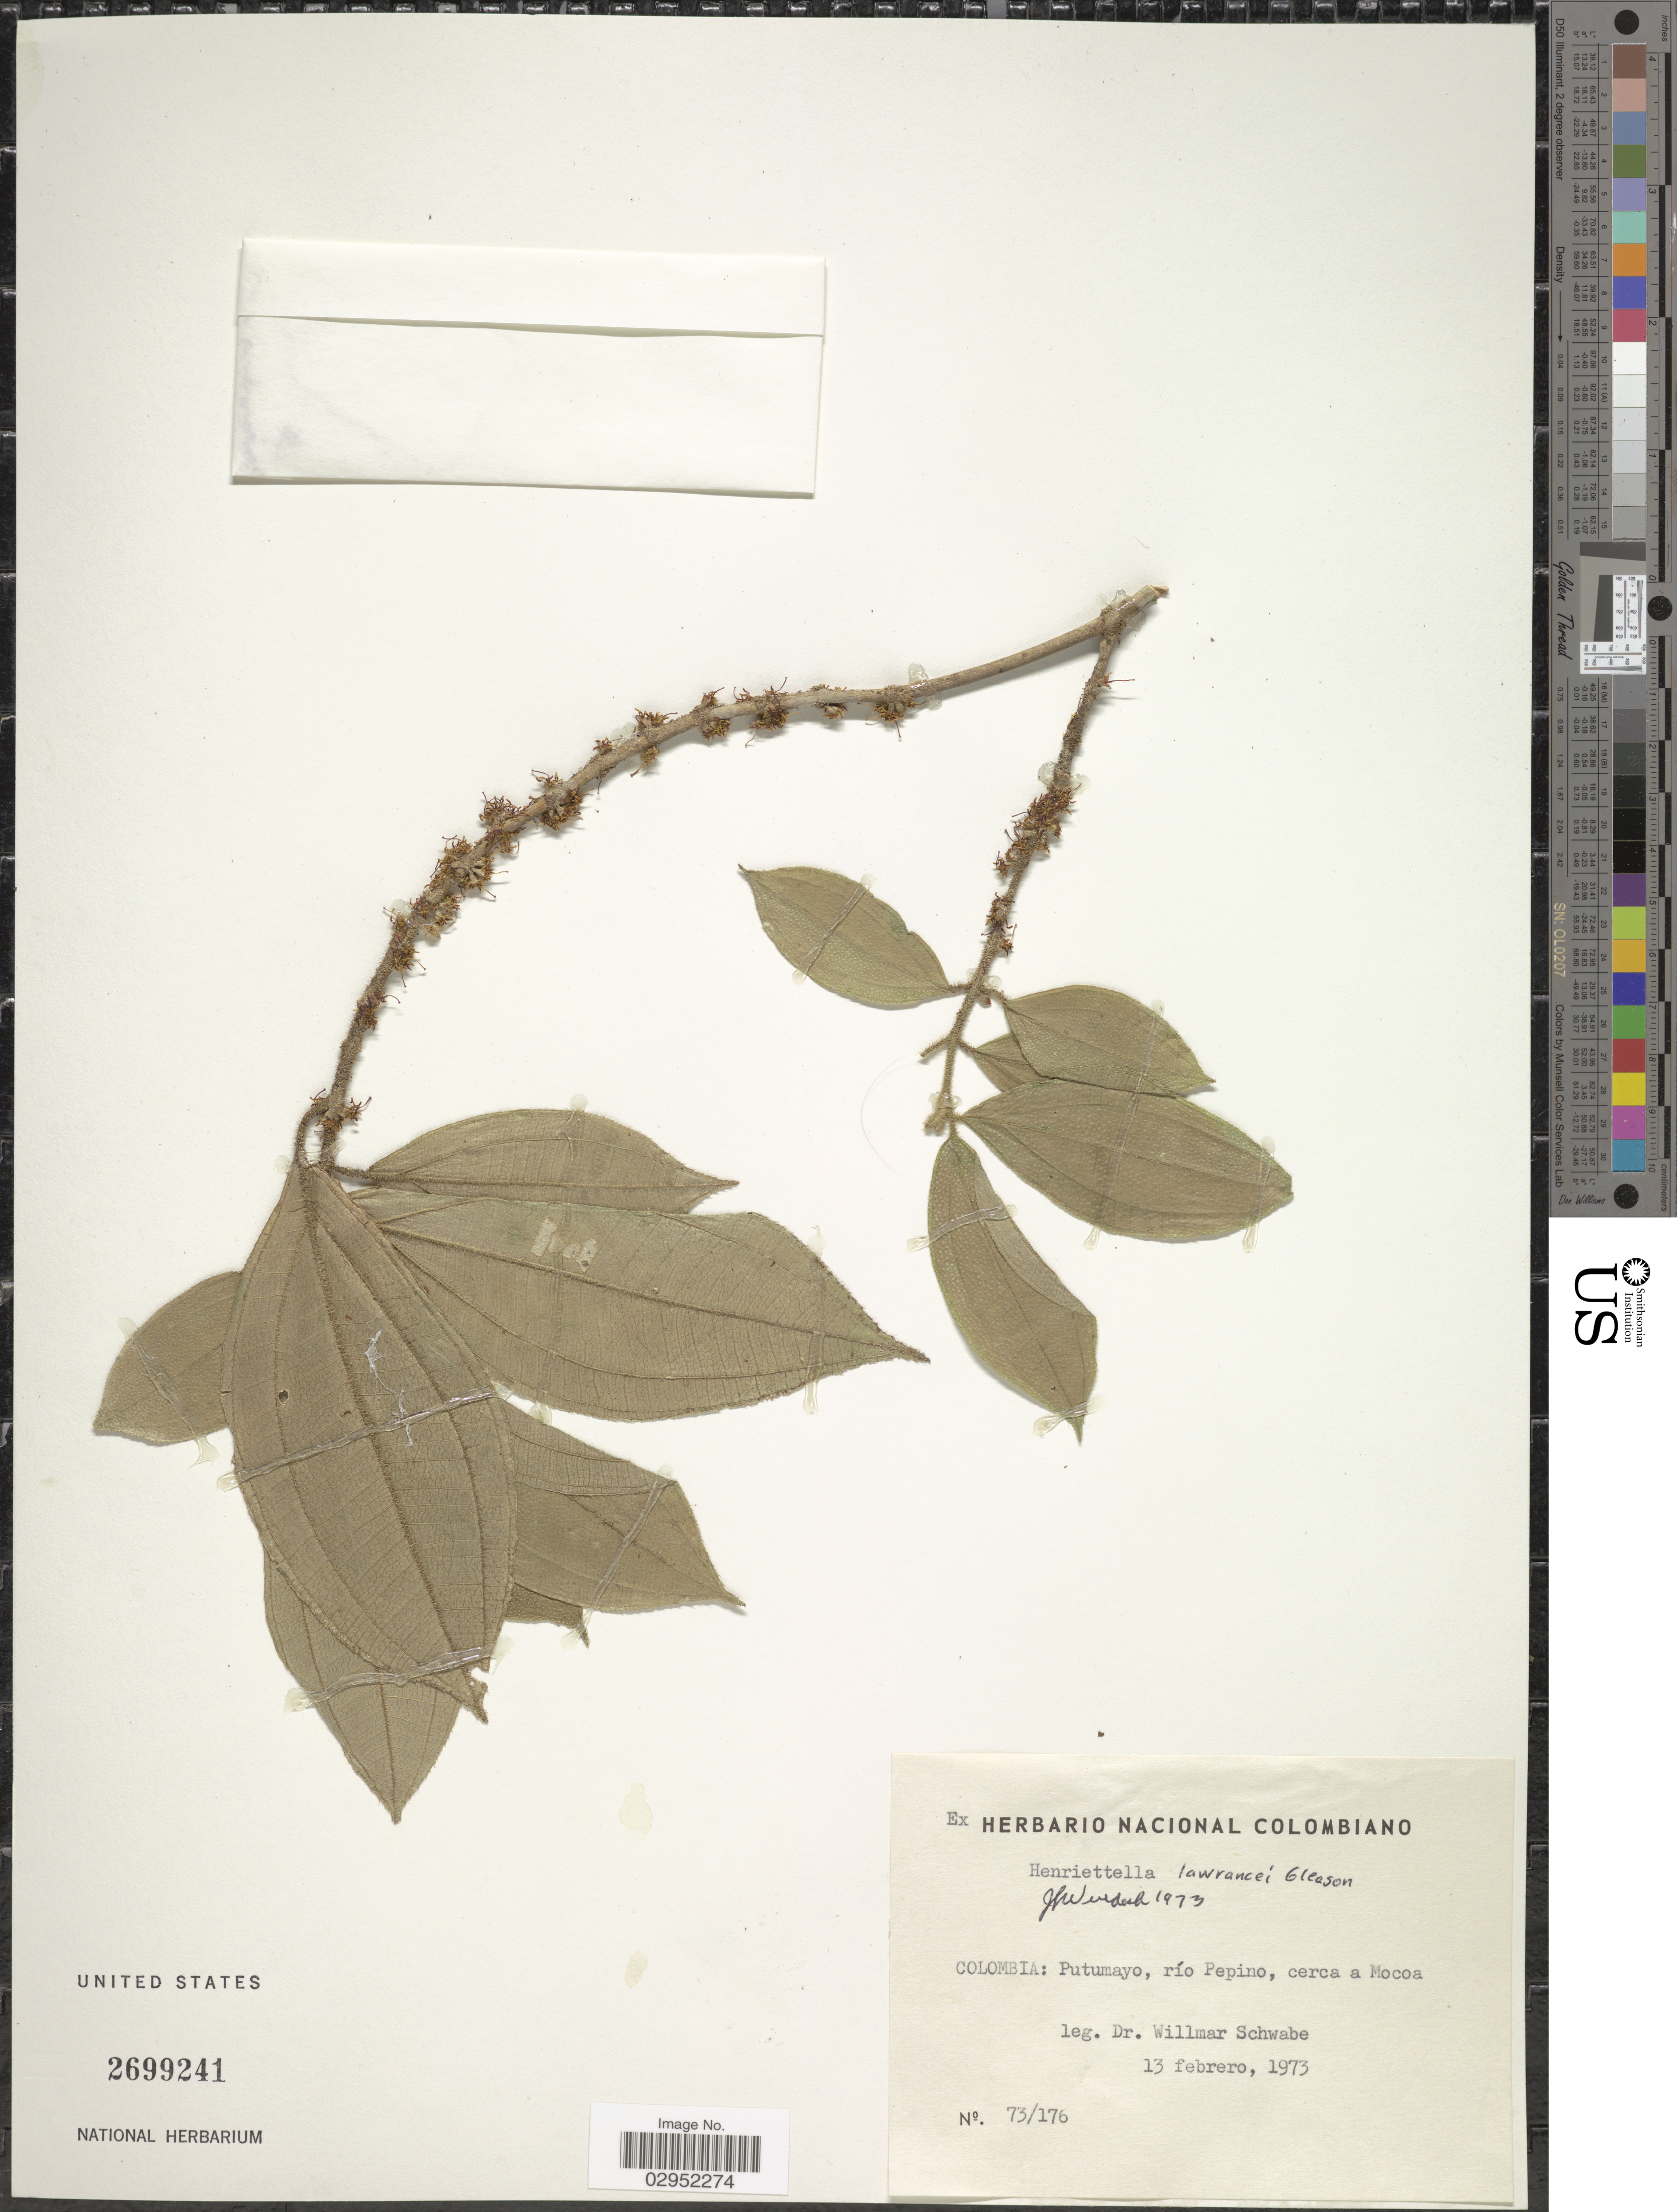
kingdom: Plantae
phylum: Tracheophyta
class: Magnoliopsida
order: Myrtales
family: Melastomataceae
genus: Henriettea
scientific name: Henriettea lawrancei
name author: (Gleason) Penneys et al.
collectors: W. Schwabe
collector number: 73/176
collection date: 1973-02-13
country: Colombia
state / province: Putumayo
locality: Río, Pepino, cerca a Mocoa.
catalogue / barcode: US 2699241